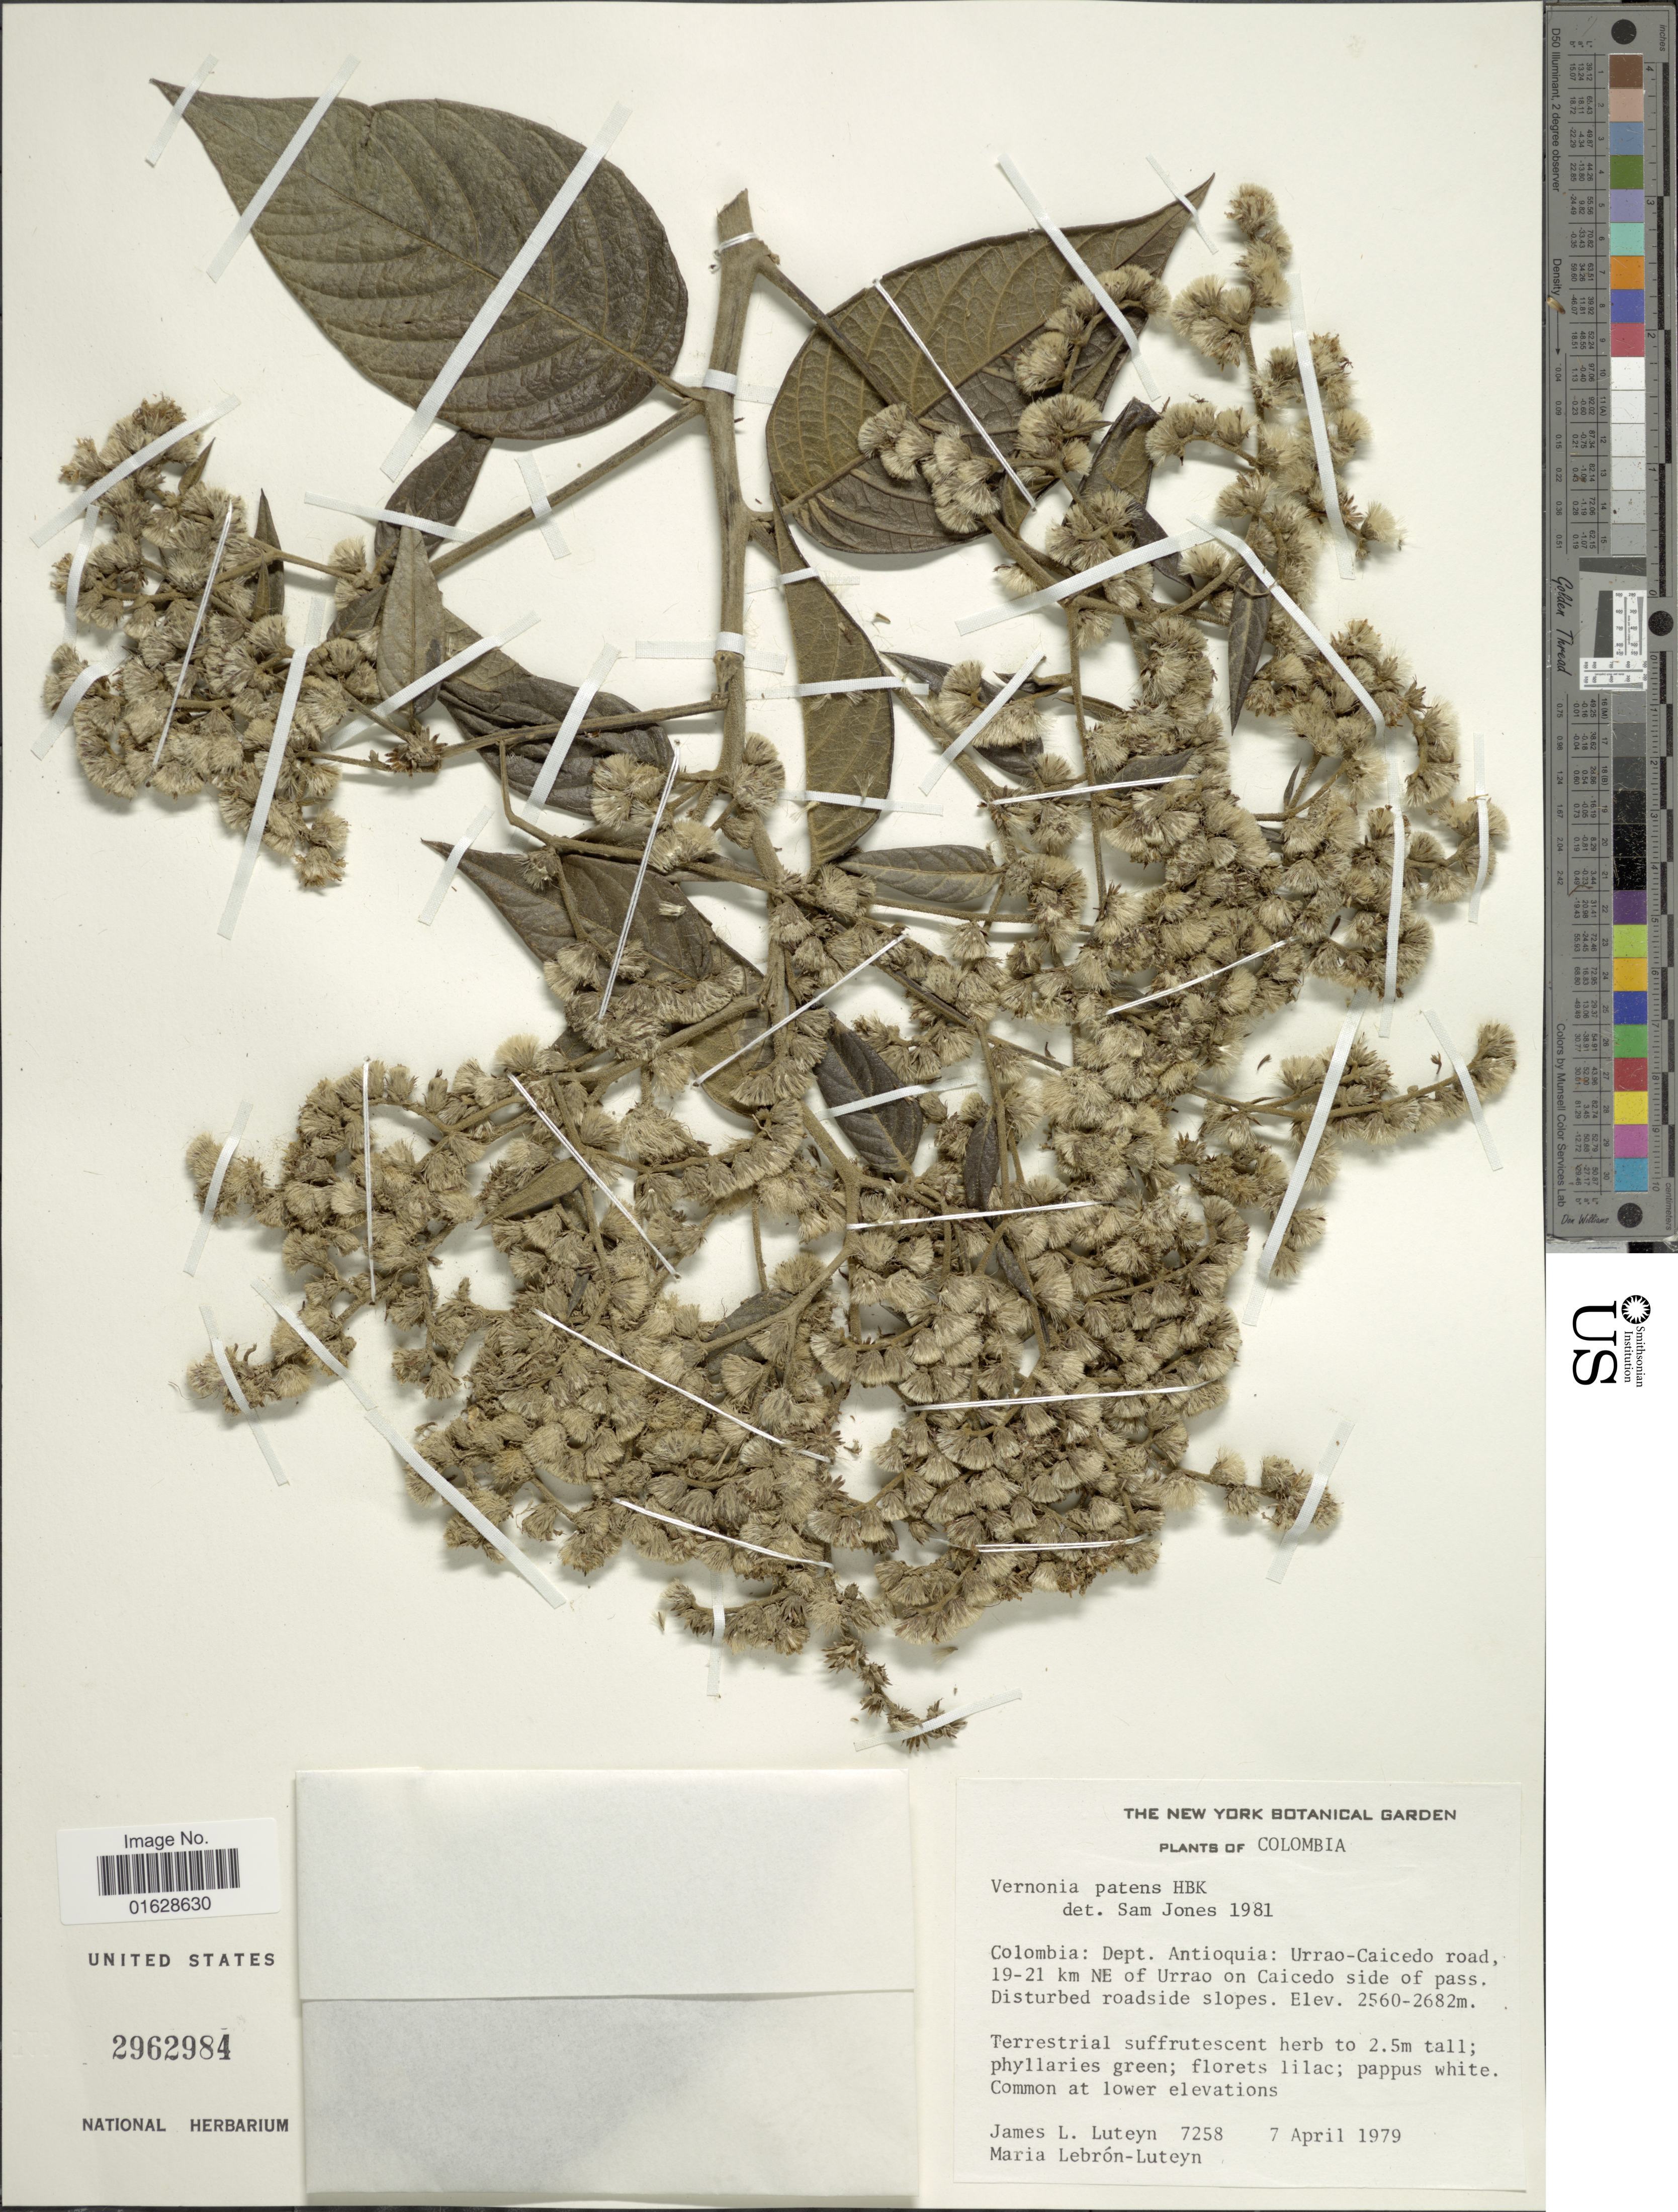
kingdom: Plantae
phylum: Tracheophyta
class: Magnoliopsida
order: Asterales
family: Asteraceae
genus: Lepidaploa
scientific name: Lepidaploa canescens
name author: (Kunth) H. Rob.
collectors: J. L. Luteyn & M. L. Lebrón-Luteyn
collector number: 7258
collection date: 1979-04-07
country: Colombia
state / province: Antioquia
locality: Colombia: Dept.: Antioquia: Urrao-Caicedo road, 19-21 km NE of Urrao on Caicedo side of pass. Disturbed roadside slopes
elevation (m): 2560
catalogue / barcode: US 2962984